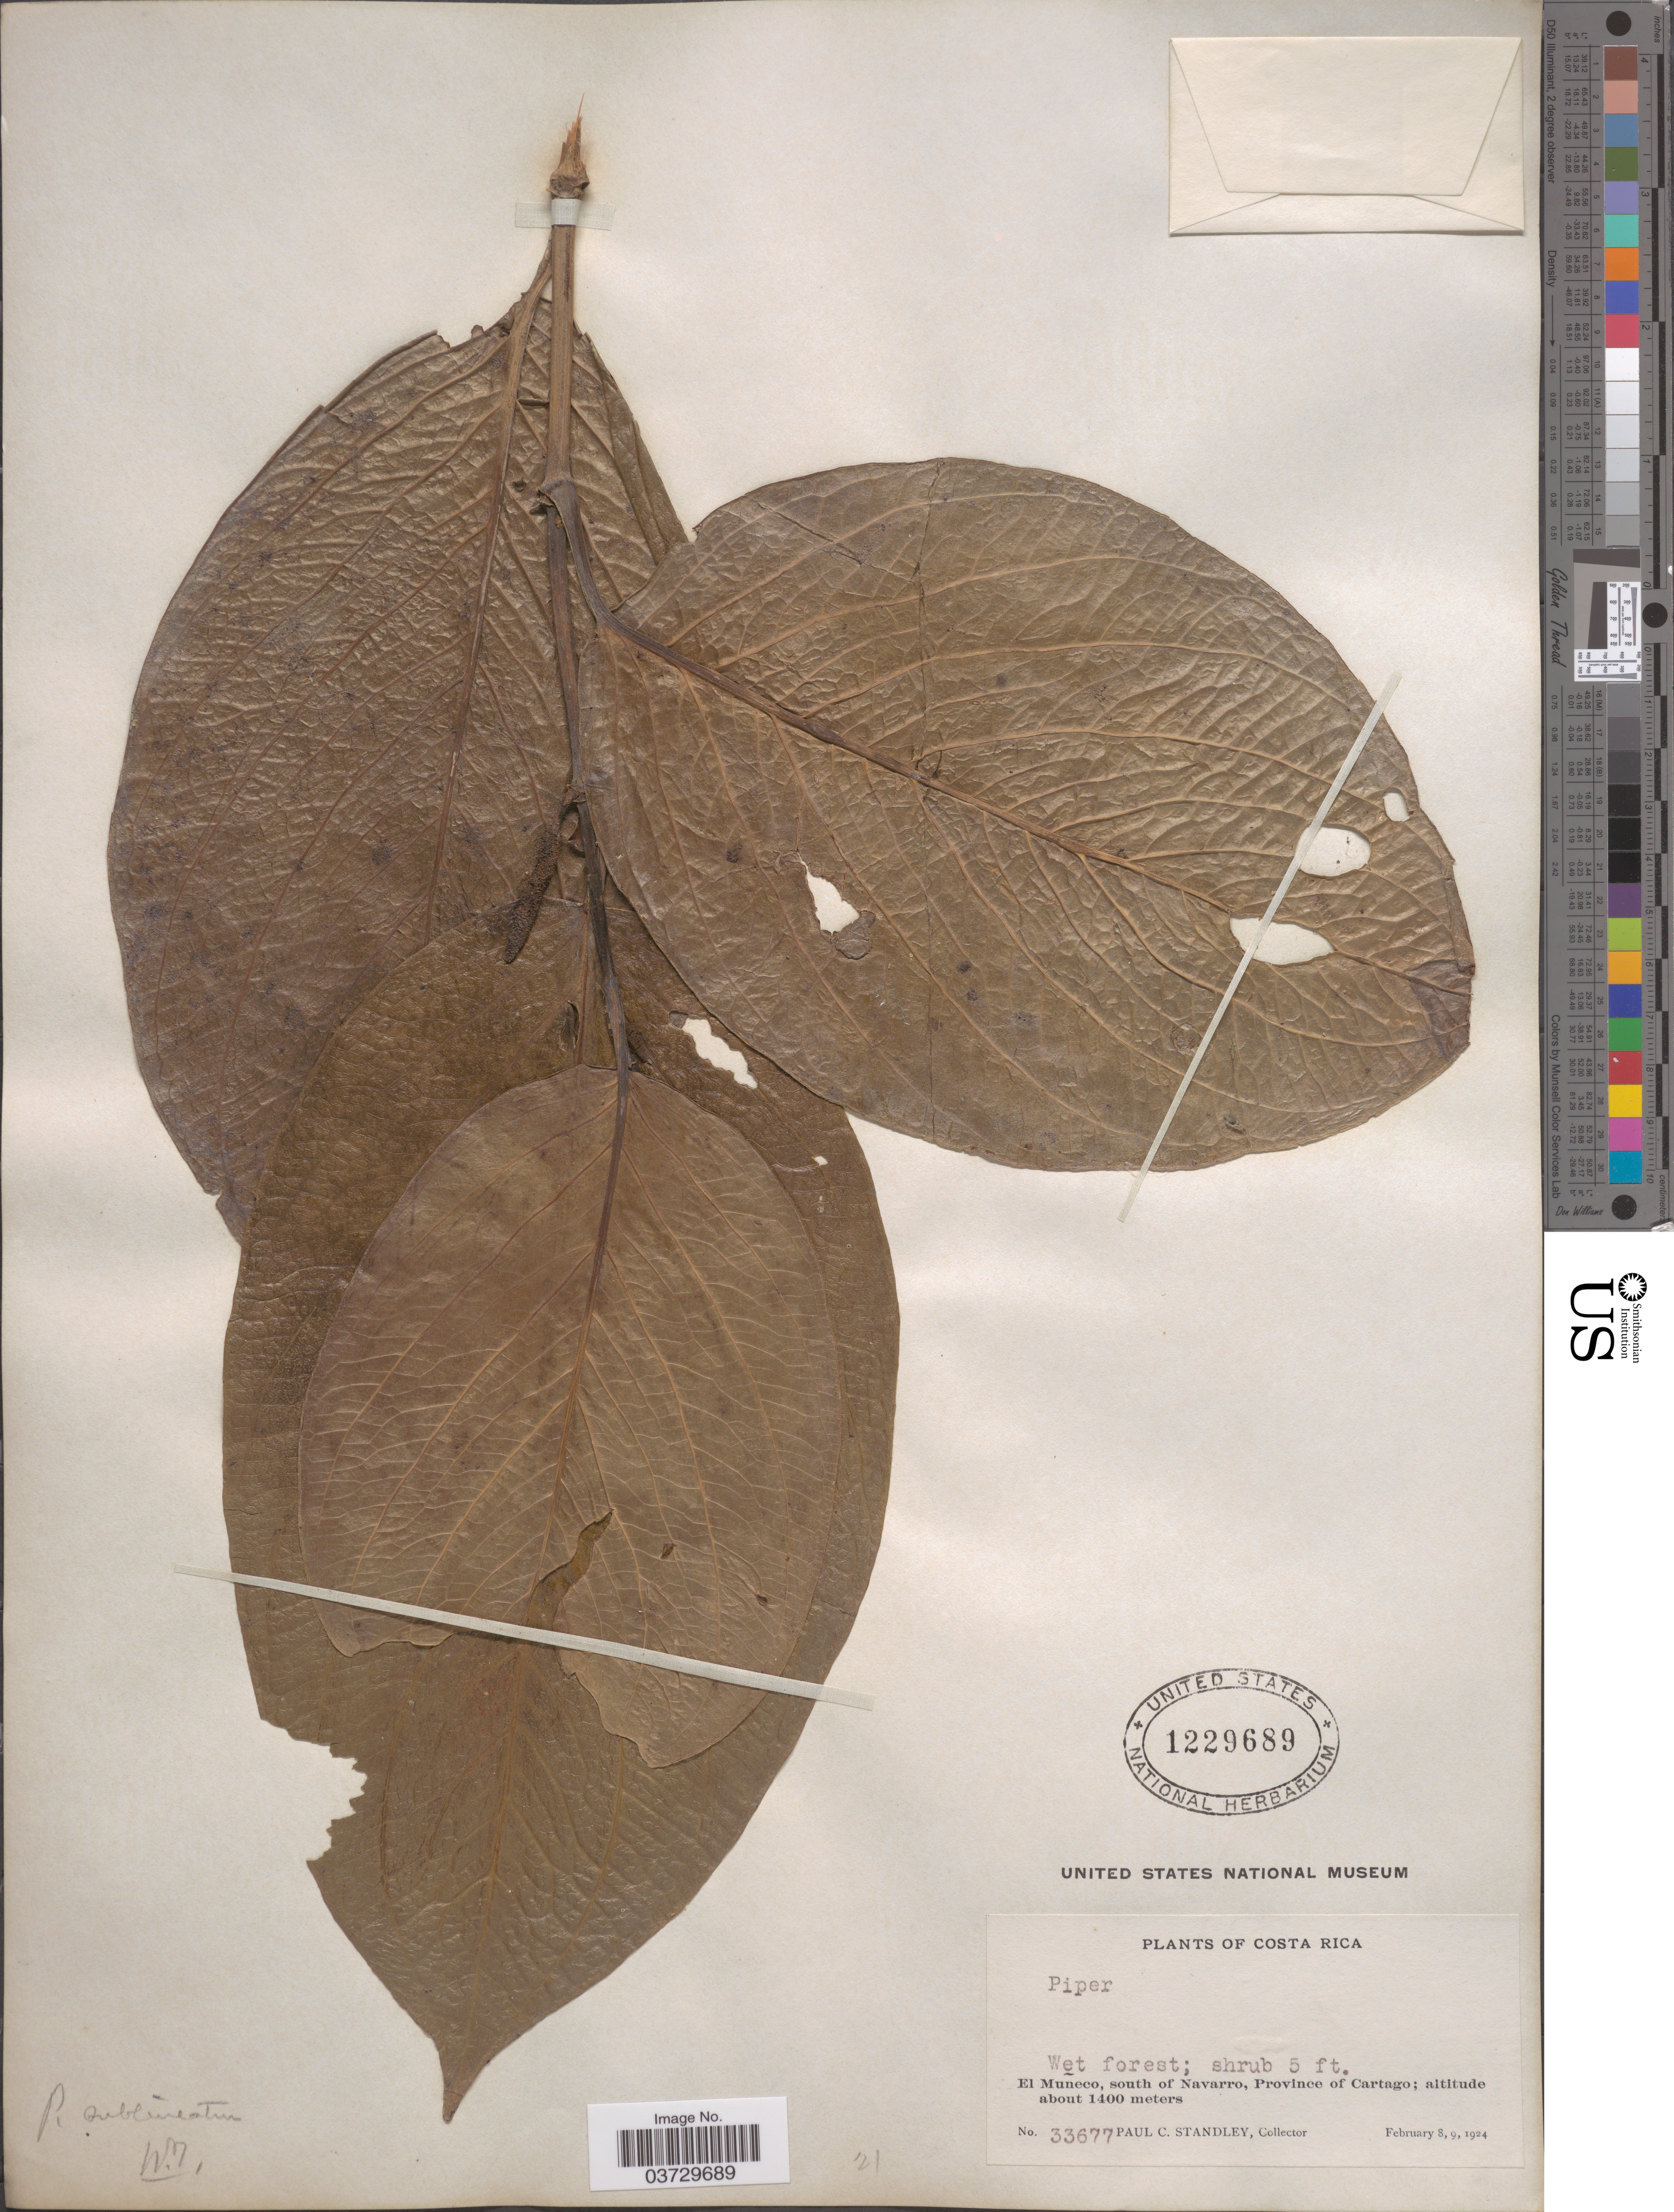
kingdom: Plantae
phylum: Tracheophyta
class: Magnoliopsida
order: Piperales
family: Piperaceae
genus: Piper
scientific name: Piper sublineatum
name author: Kuntze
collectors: P. C. Standley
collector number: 33677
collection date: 1924-02-08/1924-02-09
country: Costa Rica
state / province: Cartago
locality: El Muñeco, south of Navarro.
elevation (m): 1400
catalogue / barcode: US 1229689